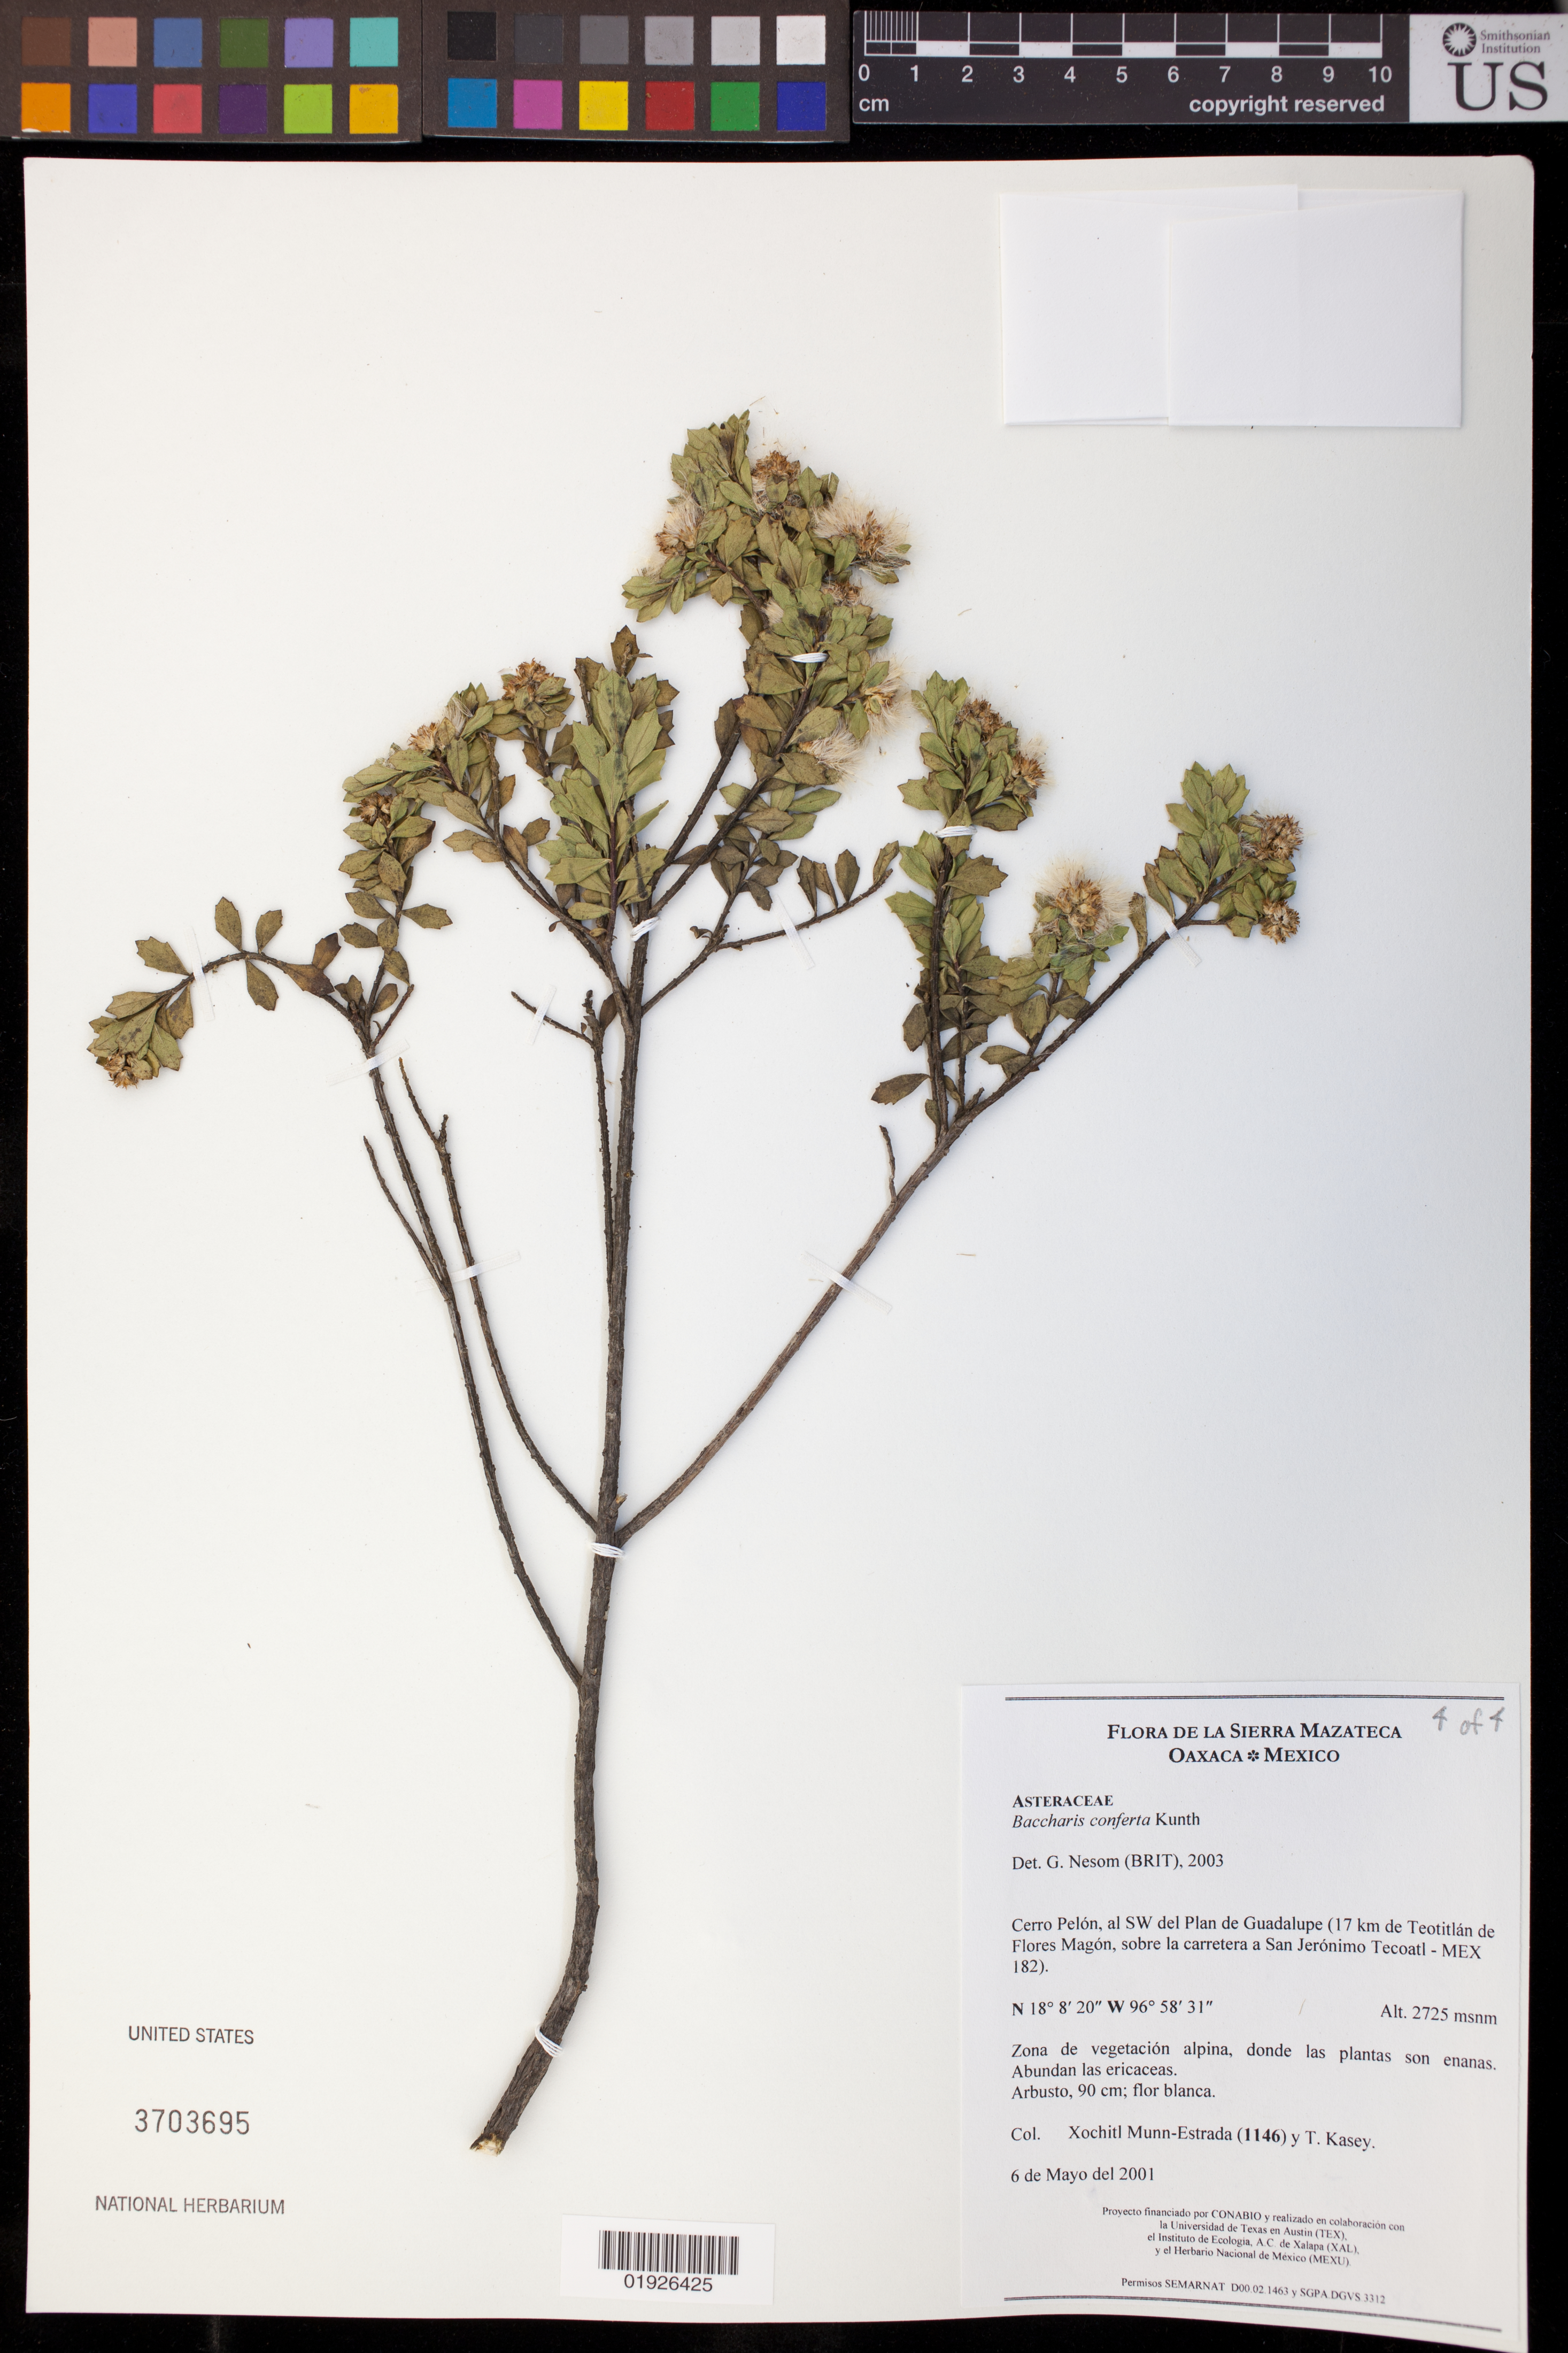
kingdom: Plantae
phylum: Tracheophyta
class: Magnoliopsida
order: Asterales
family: Asteraceae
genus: Baccharis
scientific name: Baccharis conferta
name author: Kunth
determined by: Nesom, Guy L.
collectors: X. Munn-Estrada & T. Kasey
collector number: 1146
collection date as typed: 6 de Mayo del 2001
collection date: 2001-05-06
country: Mexico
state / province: Oaxaca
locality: Cerro Pelon, al SW del Plan du Guadalupe (17 km de Teotitlan de Flores Magon, sobre la carretera a San Jeronimo Tecoatl - MEX 182)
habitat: Zona de vegetacion alpina, donde las plantas son enanas. Abundan las ericaceas.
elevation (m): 2725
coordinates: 18 8 20 N, 96 58 31 W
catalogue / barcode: US 3703695